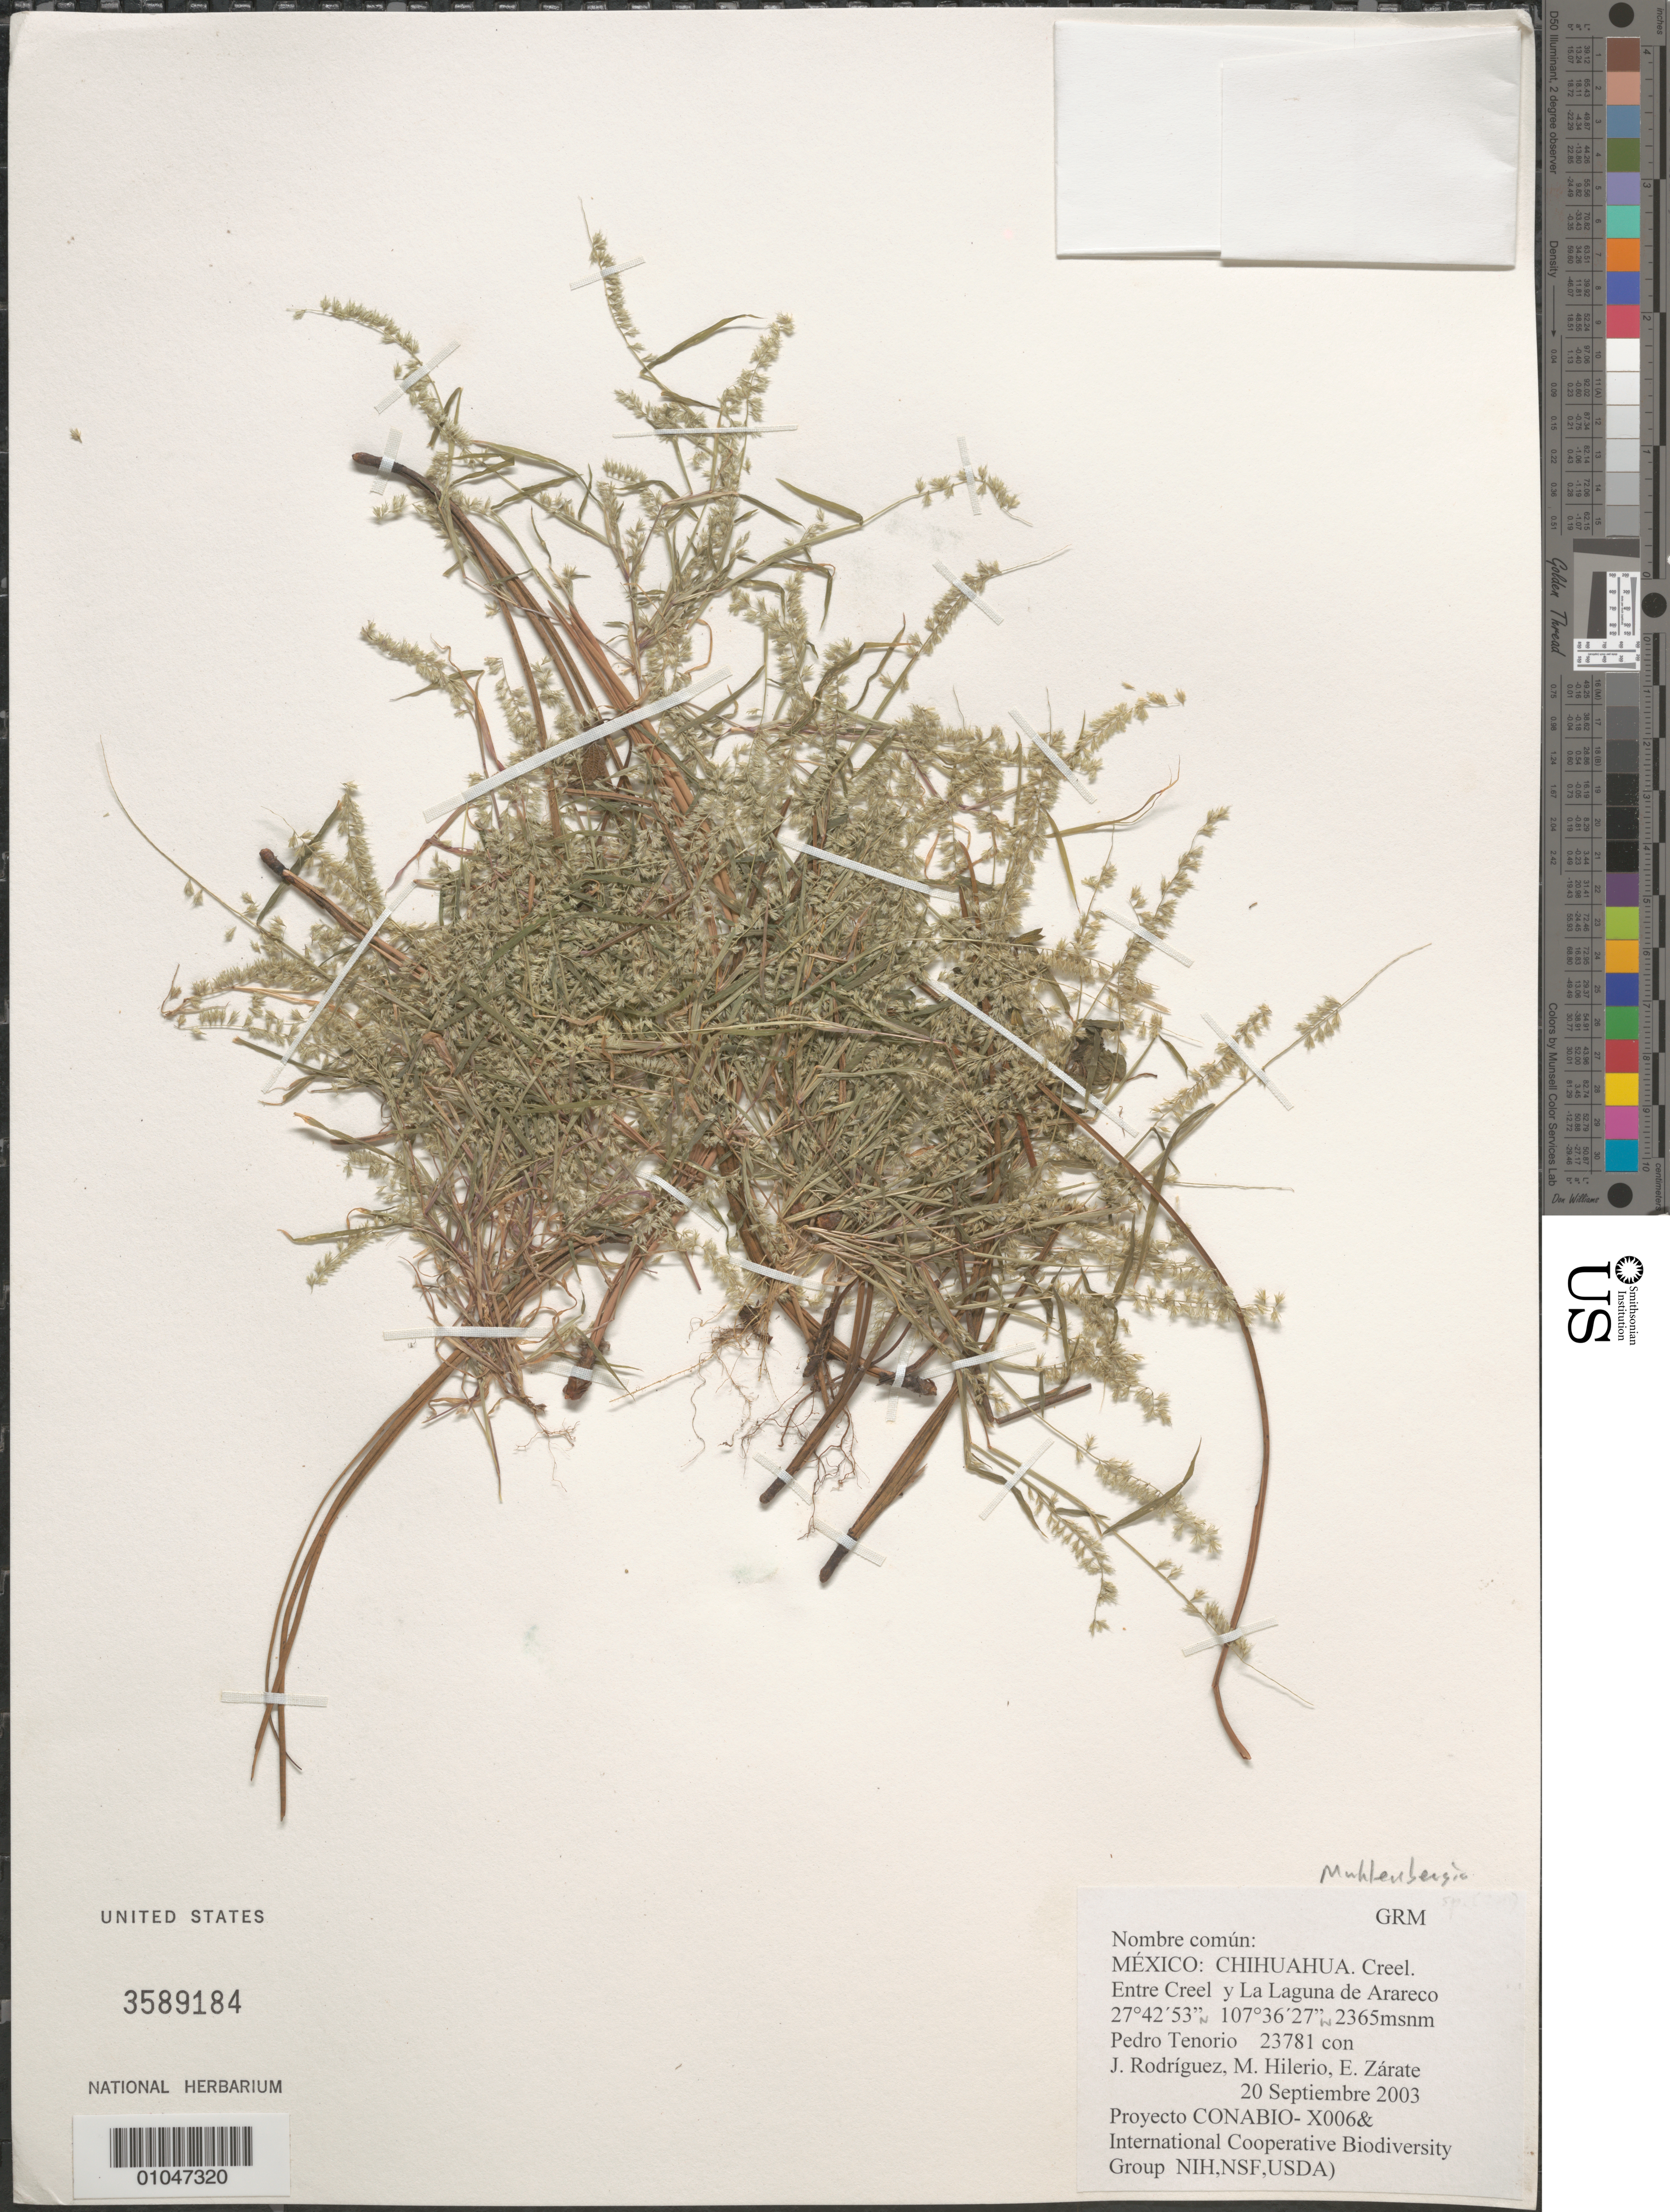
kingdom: Plantae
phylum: Tracheophyta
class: Liliopsida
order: Poales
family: Poaceae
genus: Muhlenbergia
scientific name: Muhlenbergia sp.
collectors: P. Tenorio L., J. Rodríguez, M. Hilerio & E. Zárate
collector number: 23781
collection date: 2003-09-20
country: Mexico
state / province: Chihuahua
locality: Creel. Entre Creel y La Laguna de Arareco.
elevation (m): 2365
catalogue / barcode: US 3589184